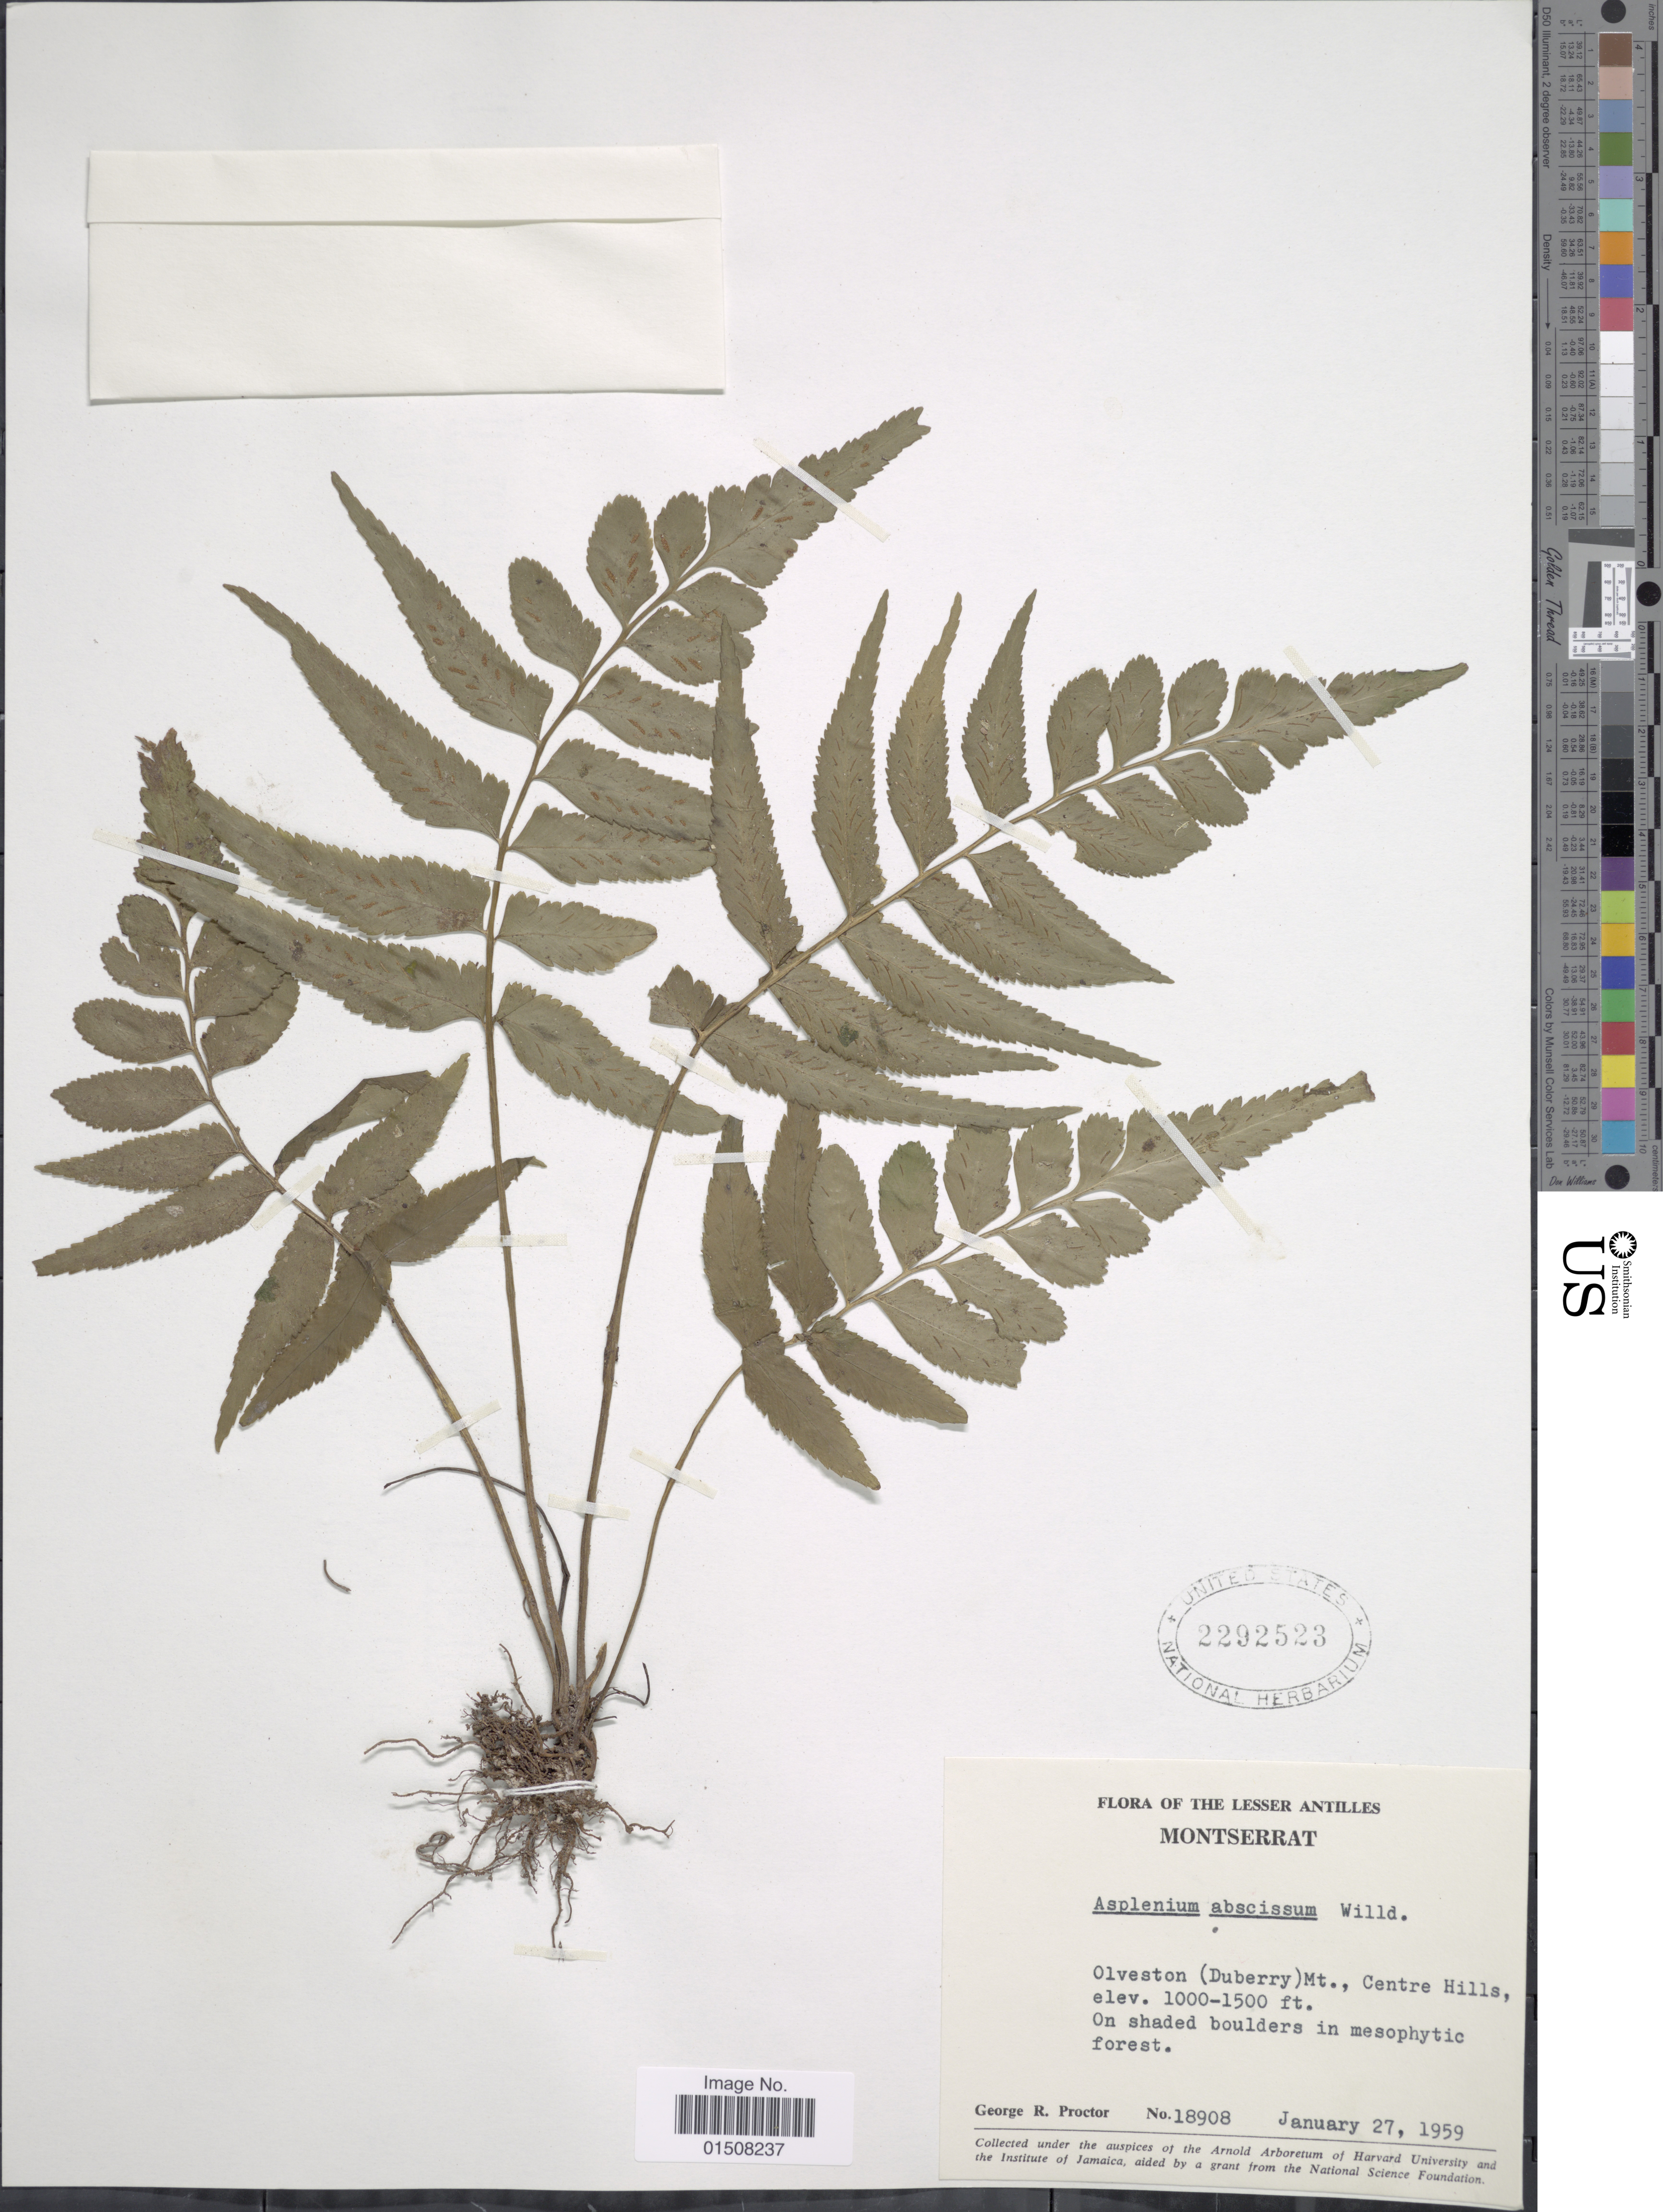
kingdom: Plantae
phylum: Tracheophyta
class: Polypodiopsida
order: Polypodiales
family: Aspleniaceae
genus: Asplenium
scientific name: Asplenium abscissum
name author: Willd.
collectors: G. R. Proctor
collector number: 18908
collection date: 1959-01-27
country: Montserrat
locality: The Lesser Antilles, Olveston (Durberry) Mt., Centre Hills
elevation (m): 305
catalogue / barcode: US 2292523